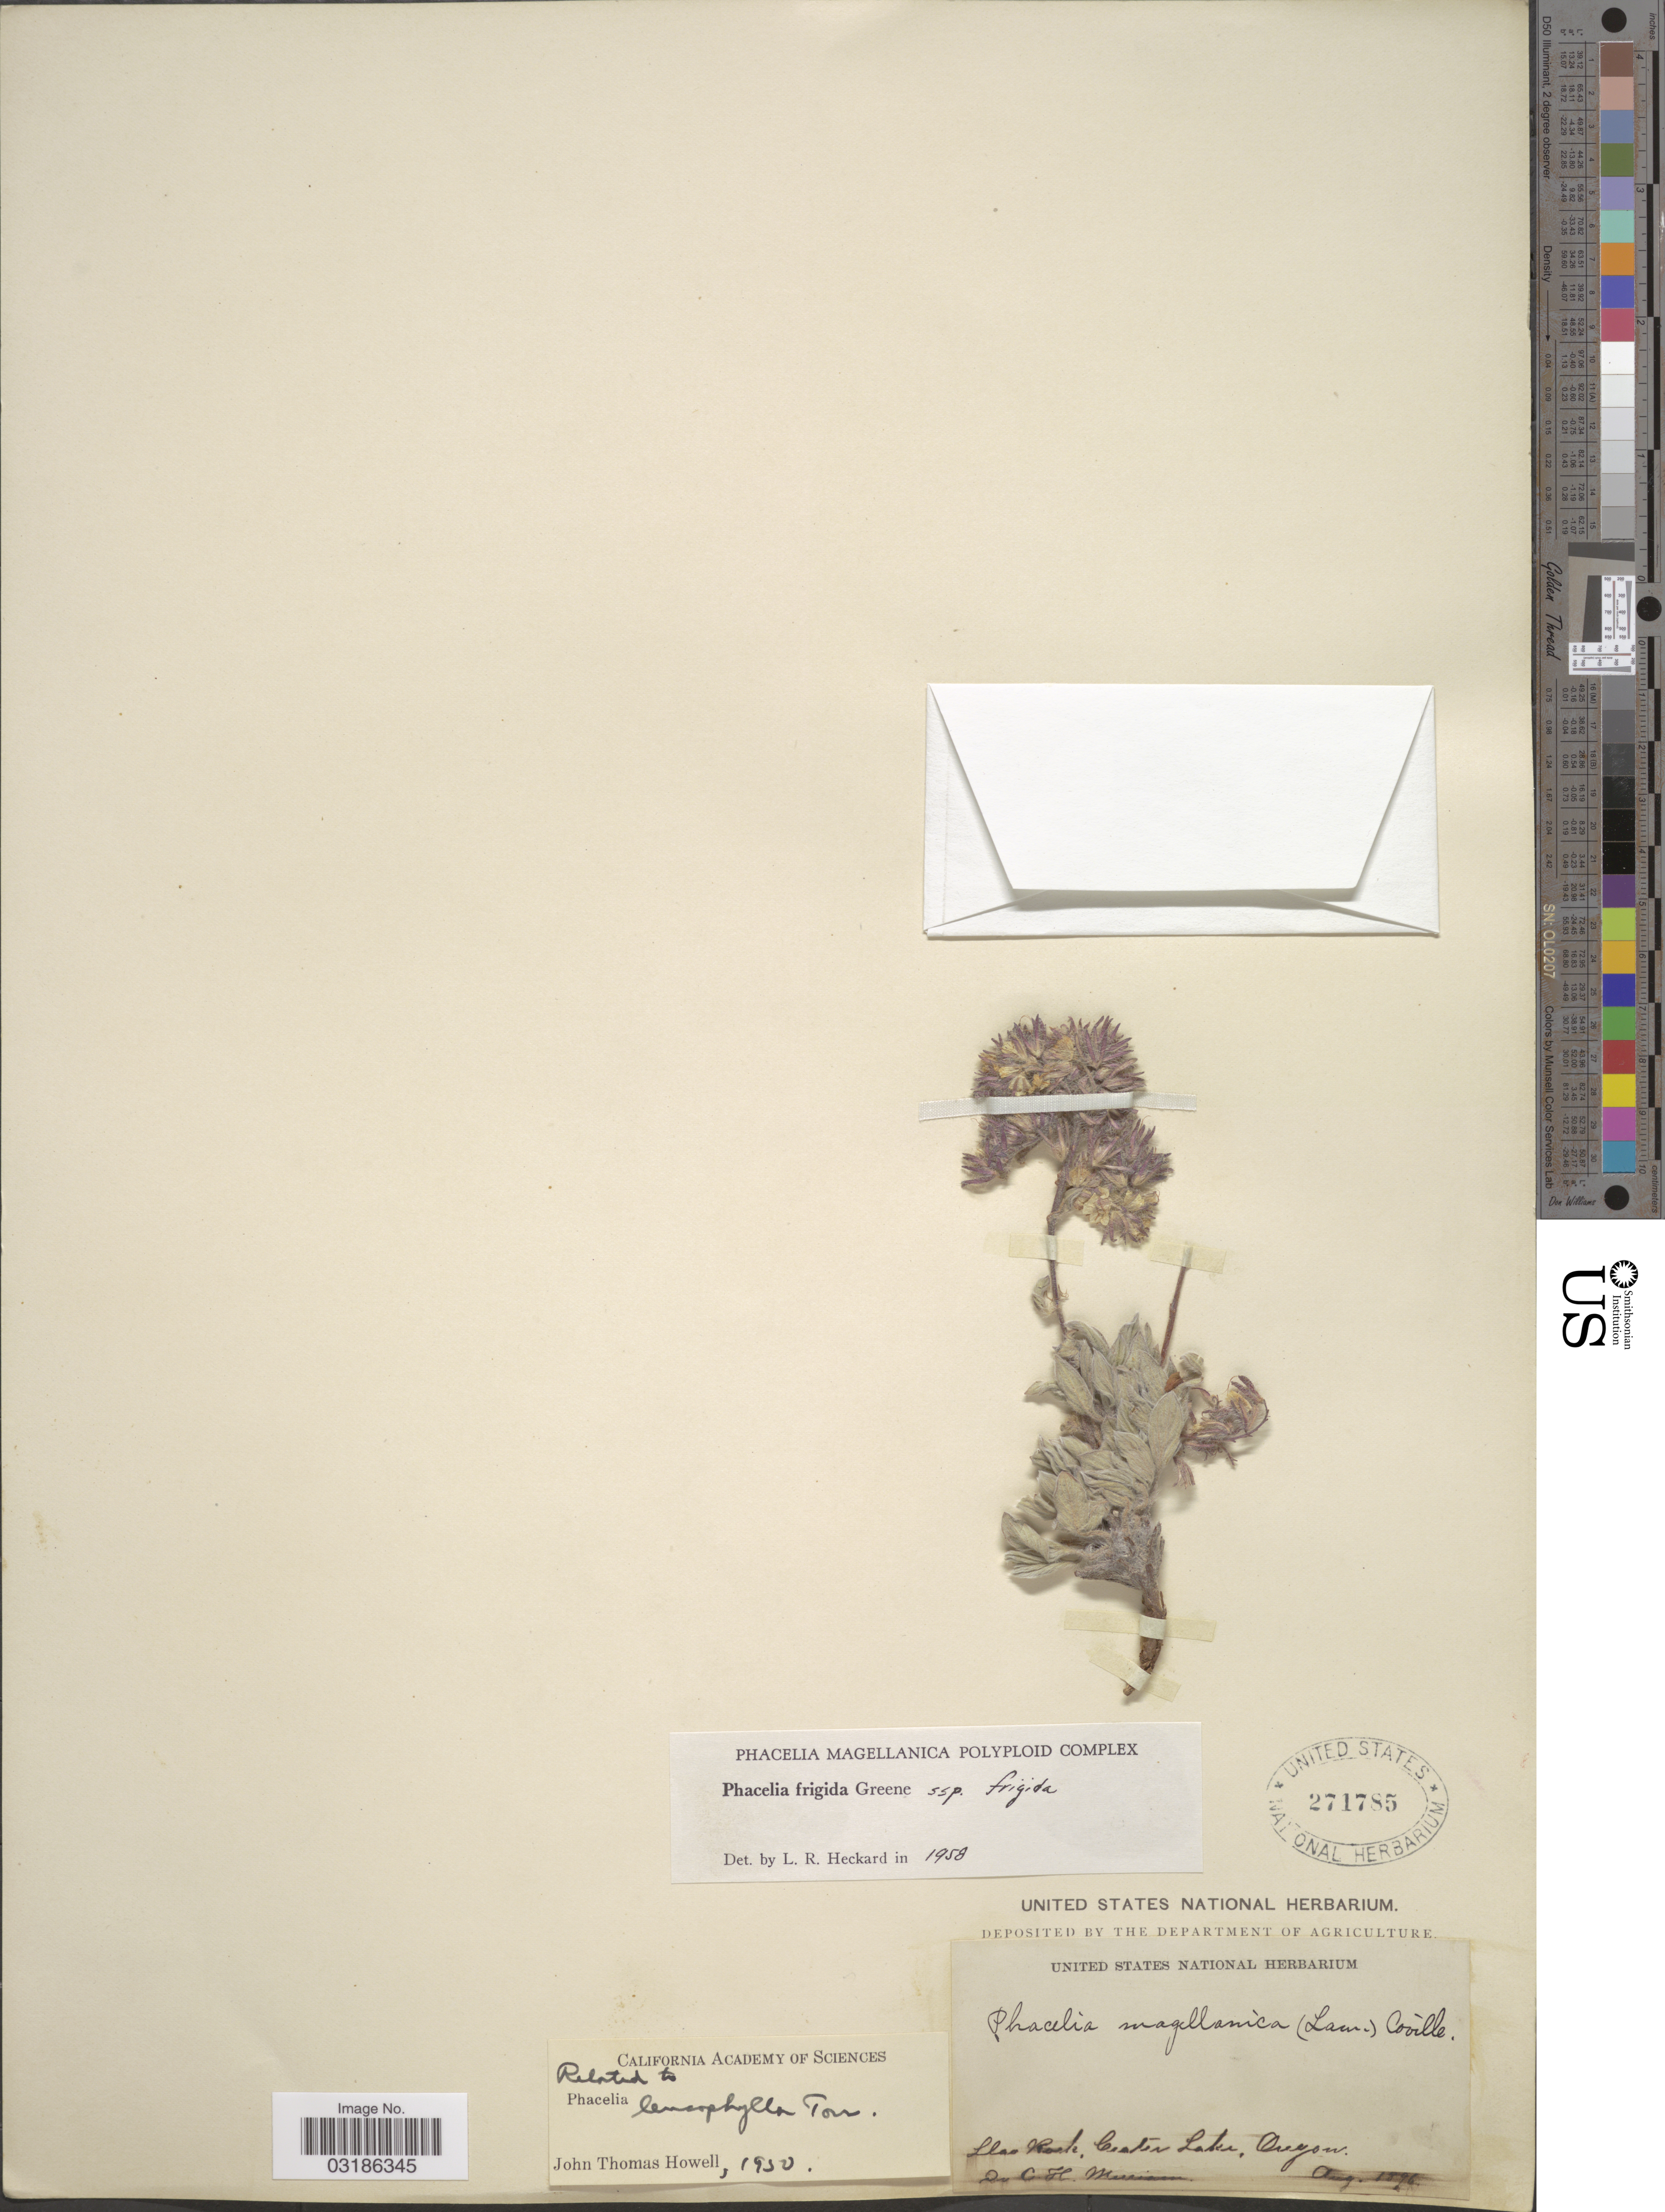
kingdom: Plantae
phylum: Tracheophyta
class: Magnoliopsida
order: Boraginales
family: Hydrophyllaceae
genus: Phacelia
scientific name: Phacelia frigida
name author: Greene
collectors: C. Merriam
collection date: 1896-08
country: United States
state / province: Oregon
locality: Llao Rock, Crater Lake.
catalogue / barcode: US 271785